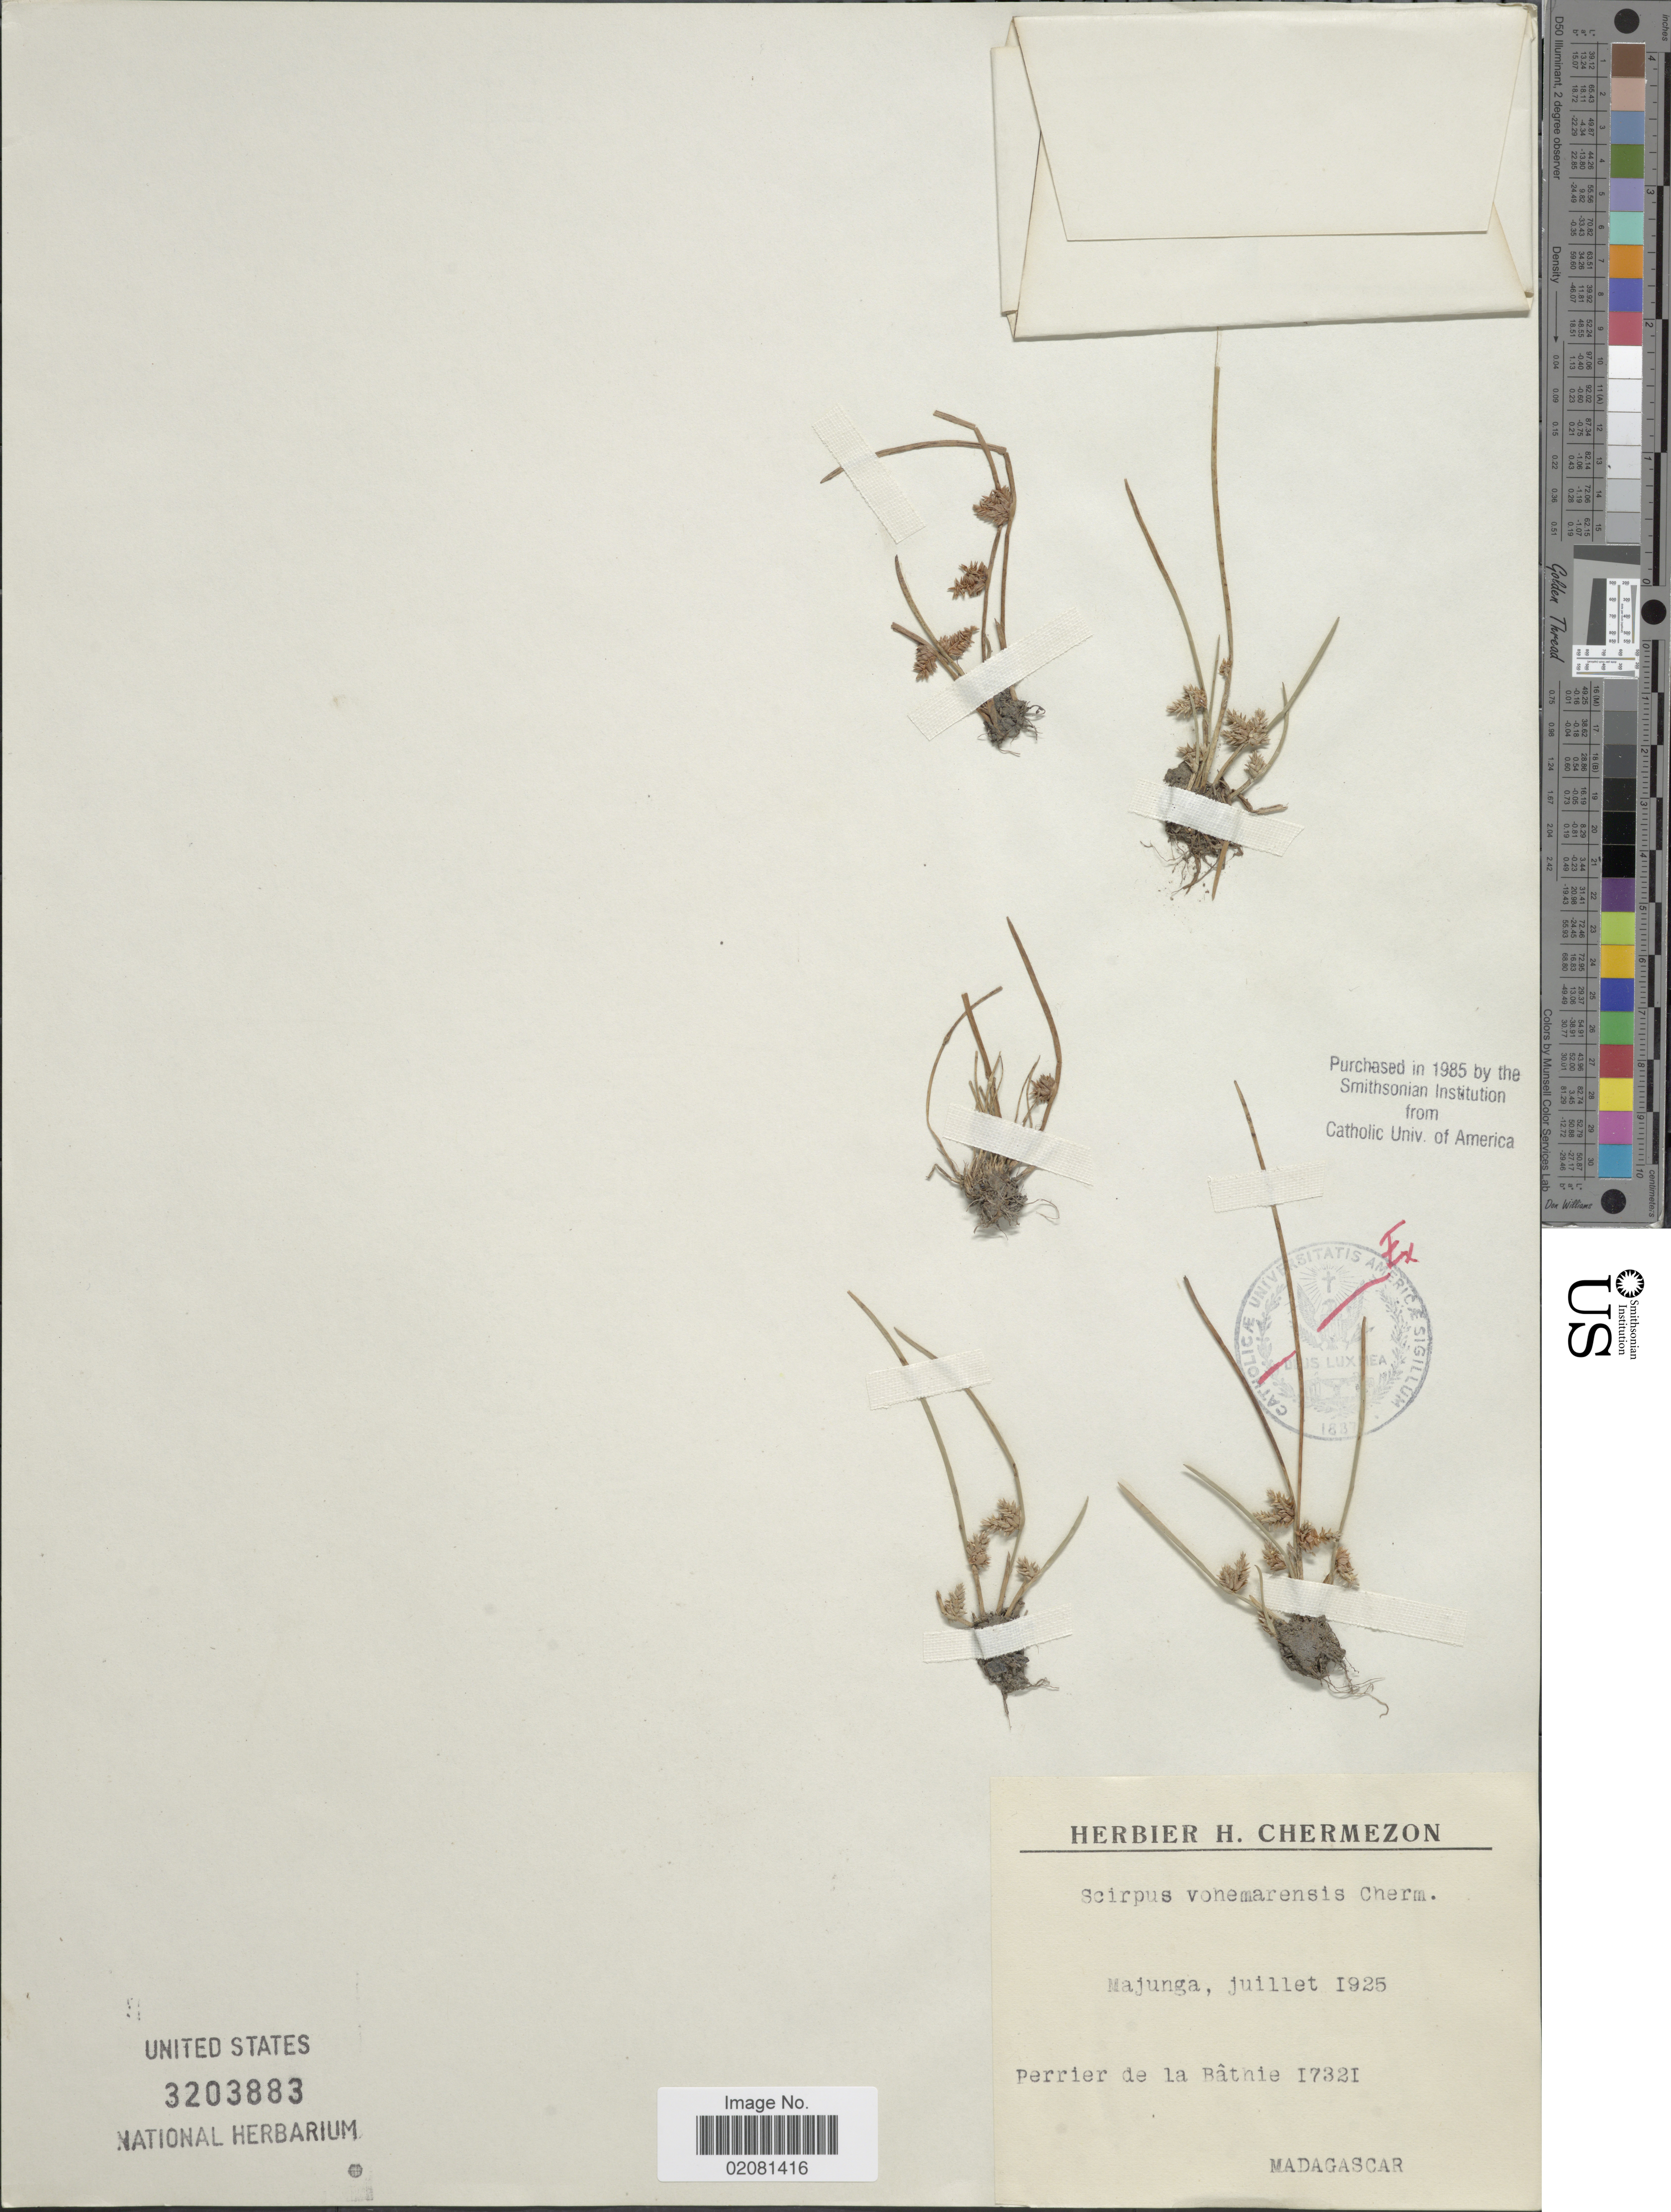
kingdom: Plantae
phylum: Tracheophyta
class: Liliopsida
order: Poales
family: Cyperaceae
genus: Schoenoplectus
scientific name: Schoenoplectus vohemarensis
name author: (Cherm.) J. Raynal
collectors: Ex herb. H. Chermezon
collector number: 17321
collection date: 1925-07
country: Madagascar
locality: Majunga. Perrier de la Bâthie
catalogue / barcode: US 3203883